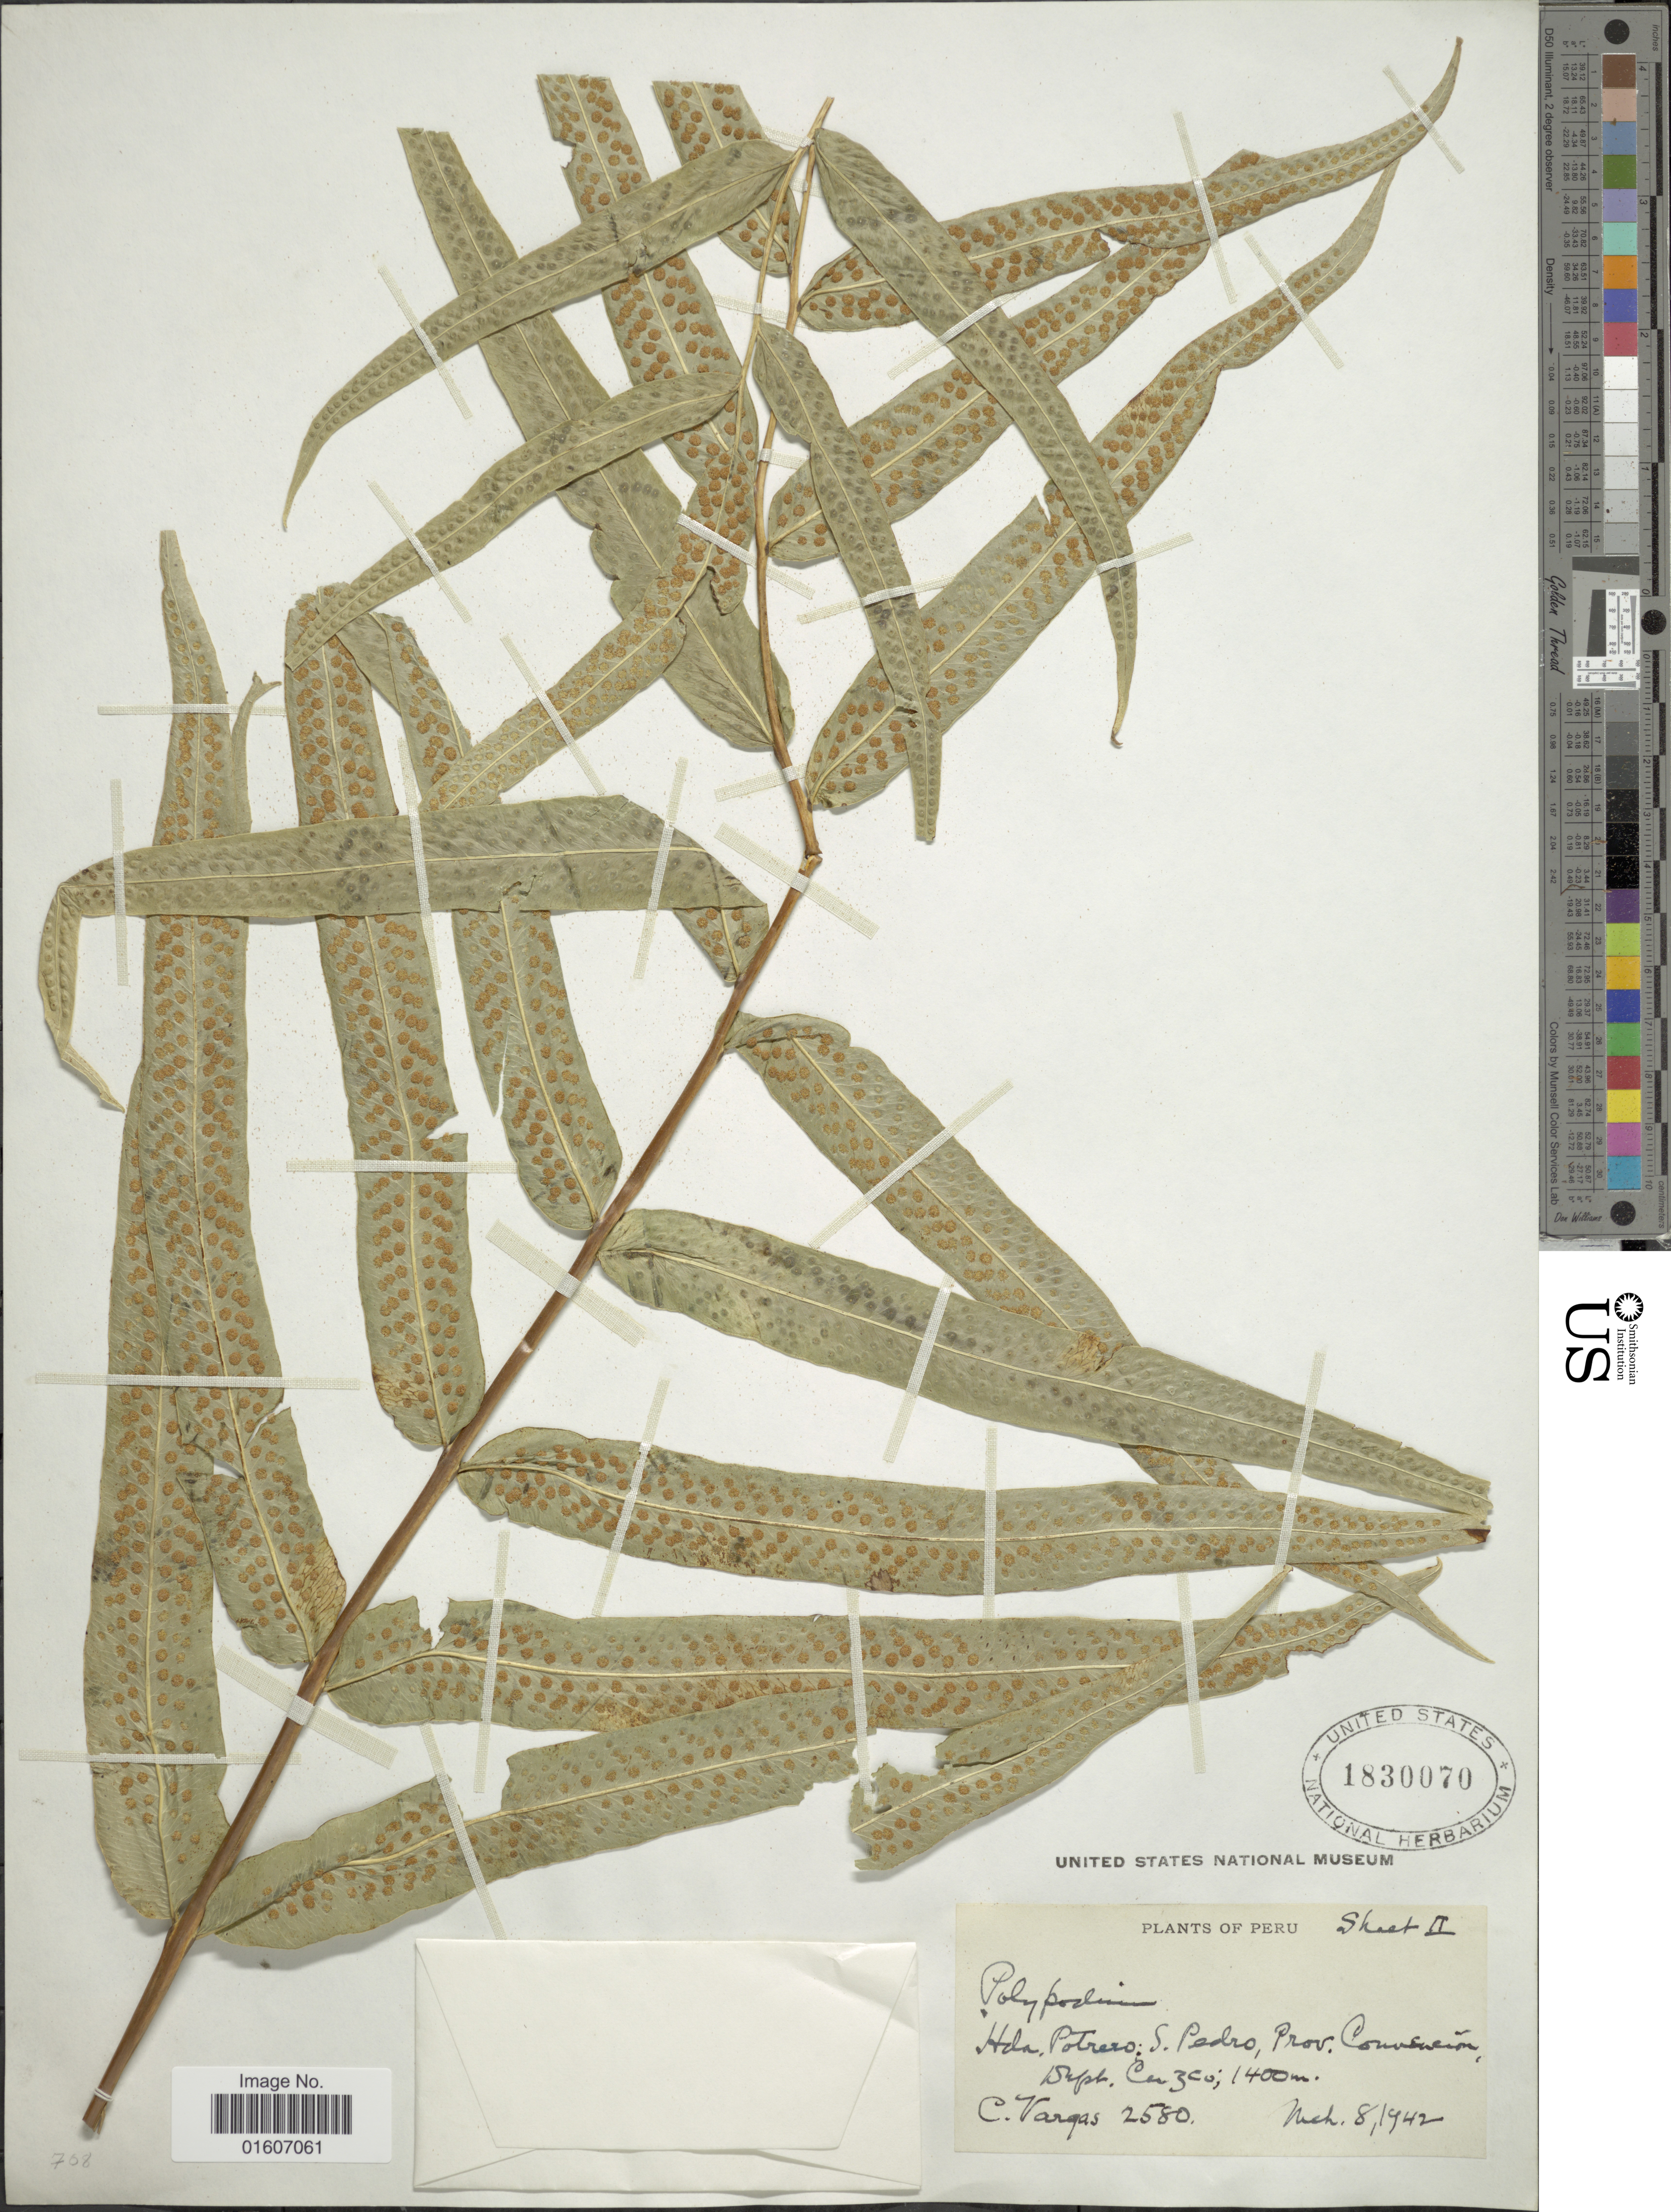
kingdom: Plantae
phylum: Tracheophyta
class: Polypodiopsida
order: Polypodiales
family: Polypodiaceae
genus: Serpocaulon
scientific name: Serpocaulon triseriale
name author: (Sw.) A.R. Sm.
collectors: C. Vargas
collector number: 2580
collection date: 1942-03-08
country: Peru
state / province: Cusco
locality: Hda Potrero: S Pedro, Prov. Convencion, Dept Cuzco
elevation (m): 1400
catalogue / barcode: US 1830070